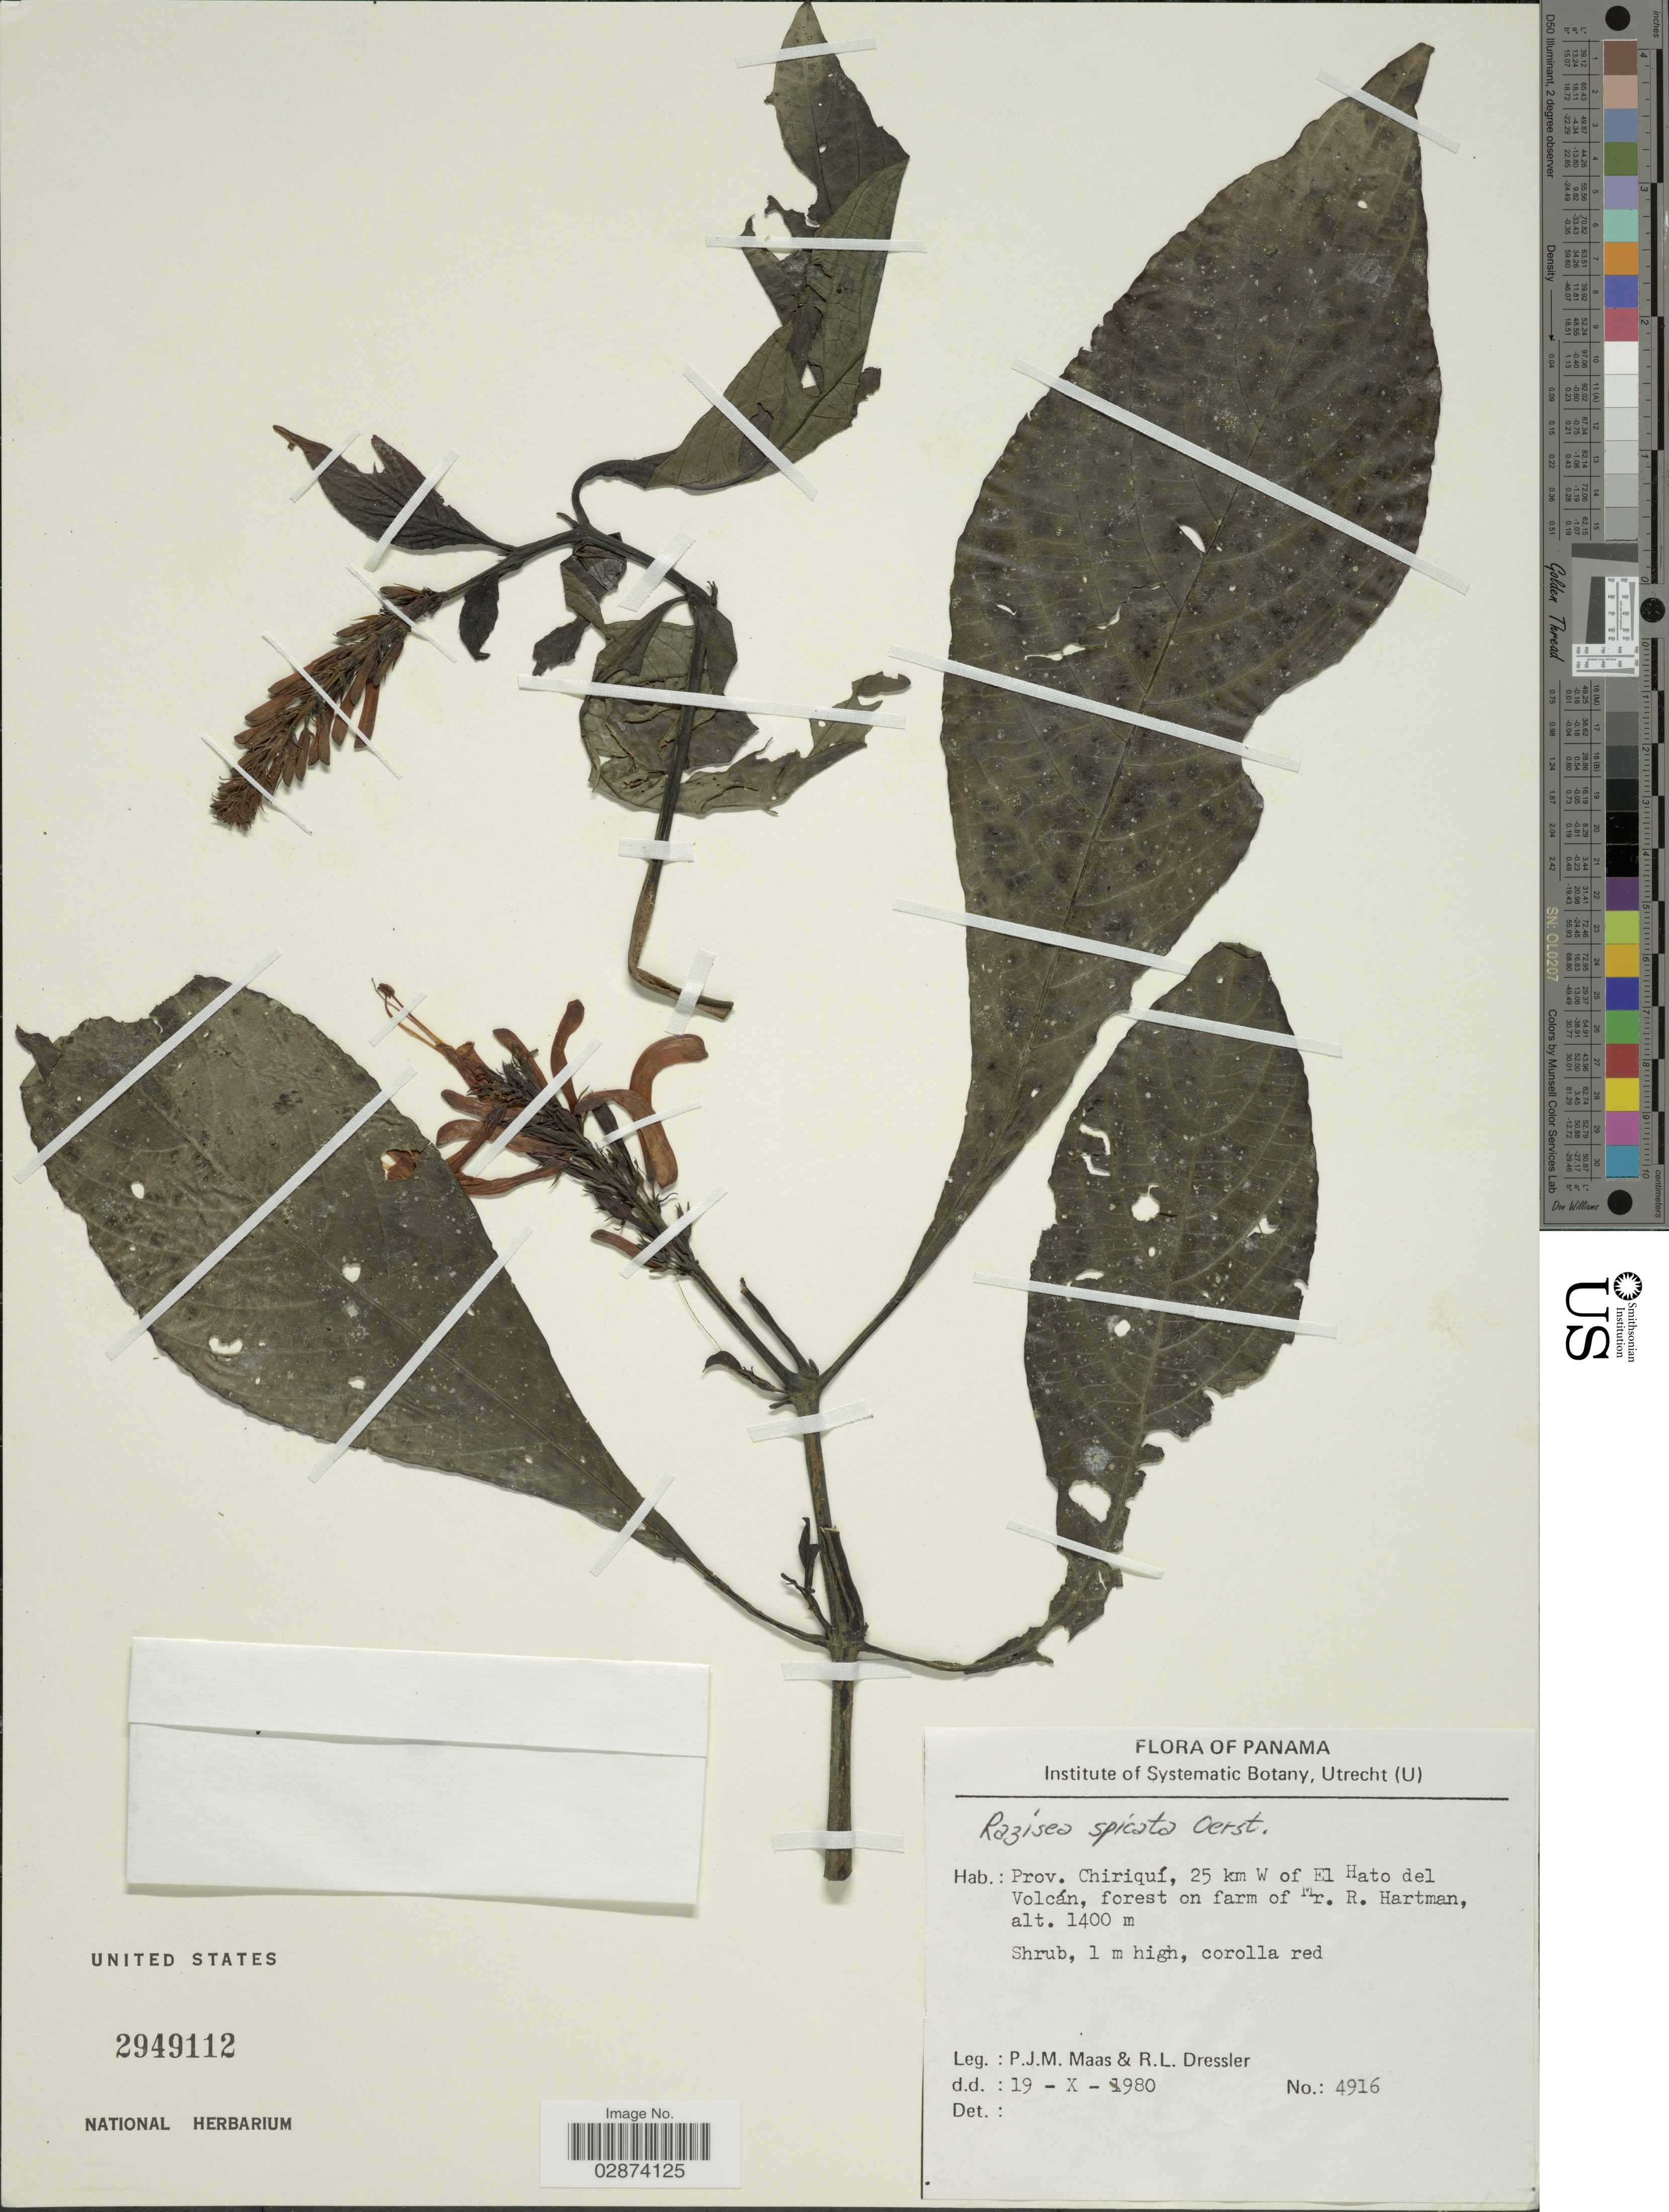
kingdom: Plantae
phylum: Tracheophyta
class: Magnoliopsida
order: Lamiales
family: Acanthaceae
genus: Razisea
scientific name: Razisea spicata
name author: Oerst.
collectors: P. Maas & R. Dressler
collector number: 4916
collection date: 1980-10-19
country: Panama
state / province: Chiriqui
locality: Prov. Chiriqui, 25 km W of El Hato del Volcán, forest on farm of Mr. R. Hartman.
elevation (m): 1400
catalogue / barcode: US 2949112